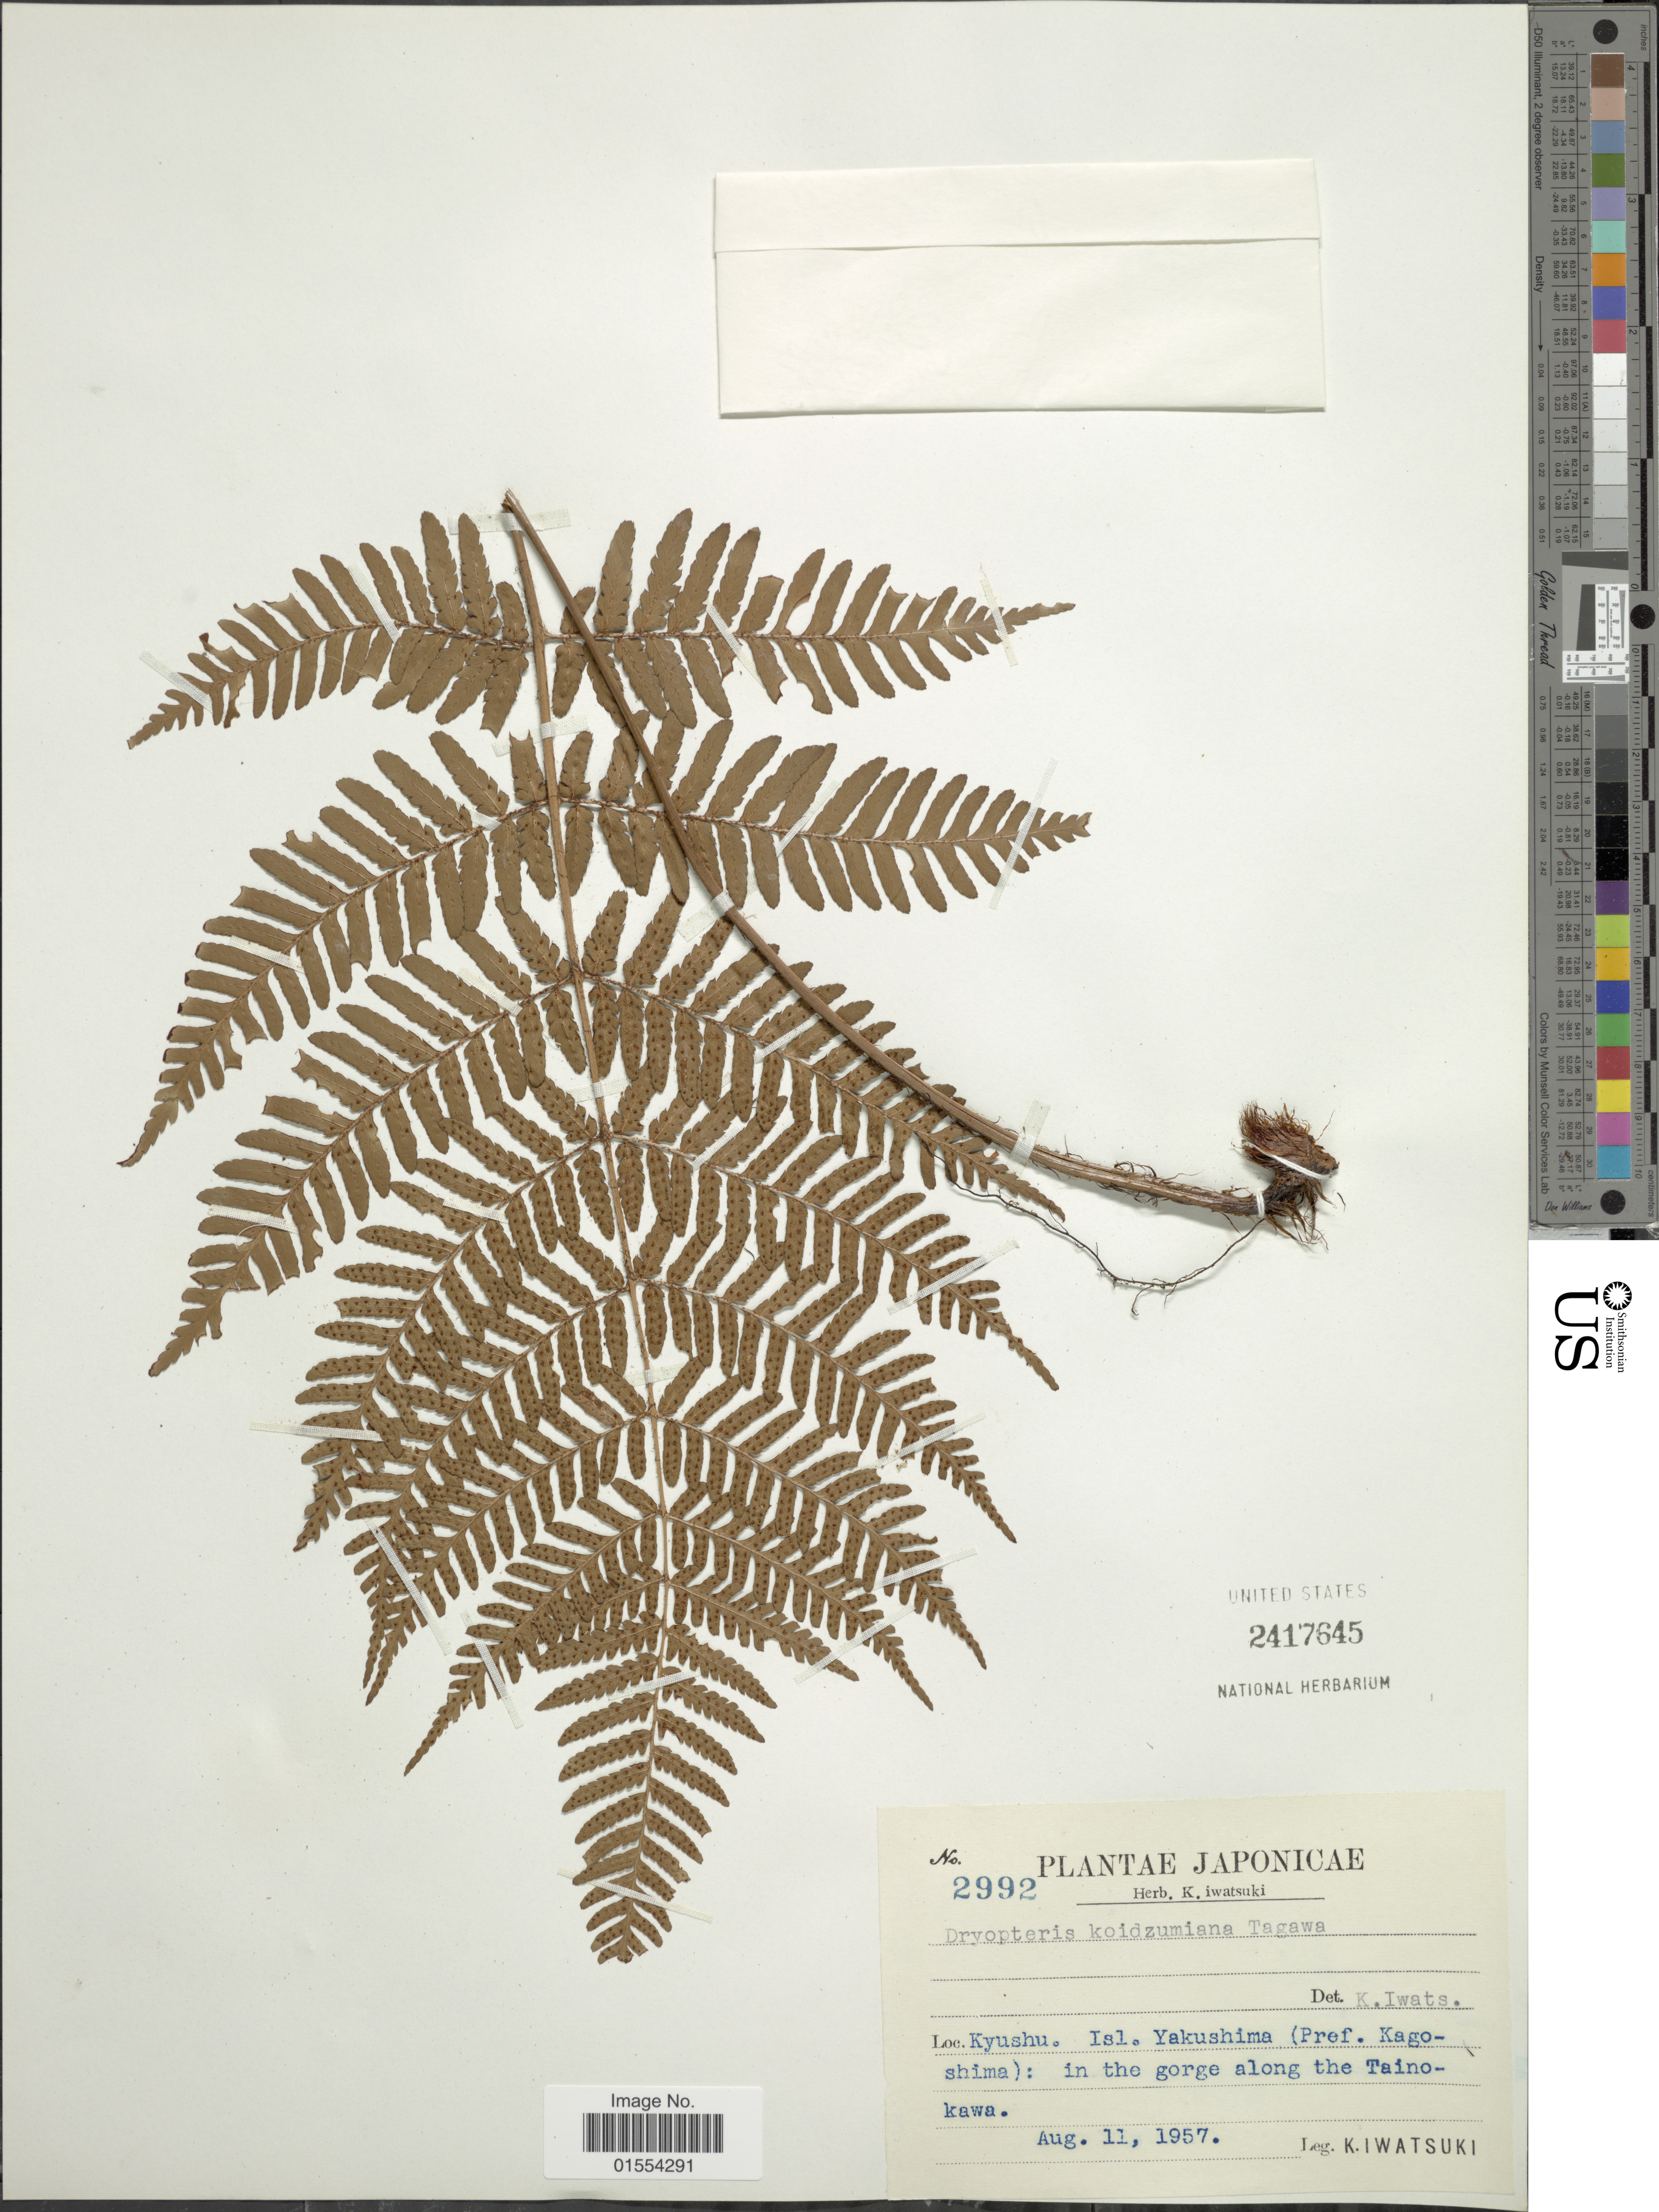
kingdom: Plantae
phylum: Tracheophyta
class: Polypodiopsida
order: Polypodiales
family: Dryopteridaceae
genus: Dryopteris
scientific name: Dryopteris koidzumiana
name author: Tagawa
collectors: K. Iwatsuki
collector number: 2992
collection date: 1957-08-11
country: Japan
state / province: Kagosima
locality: Japonicae. Kyushu, Isl. Yakushima (Pref. Kagoshima): in the gorge along the Tainokawa.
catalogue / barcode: US 2417645